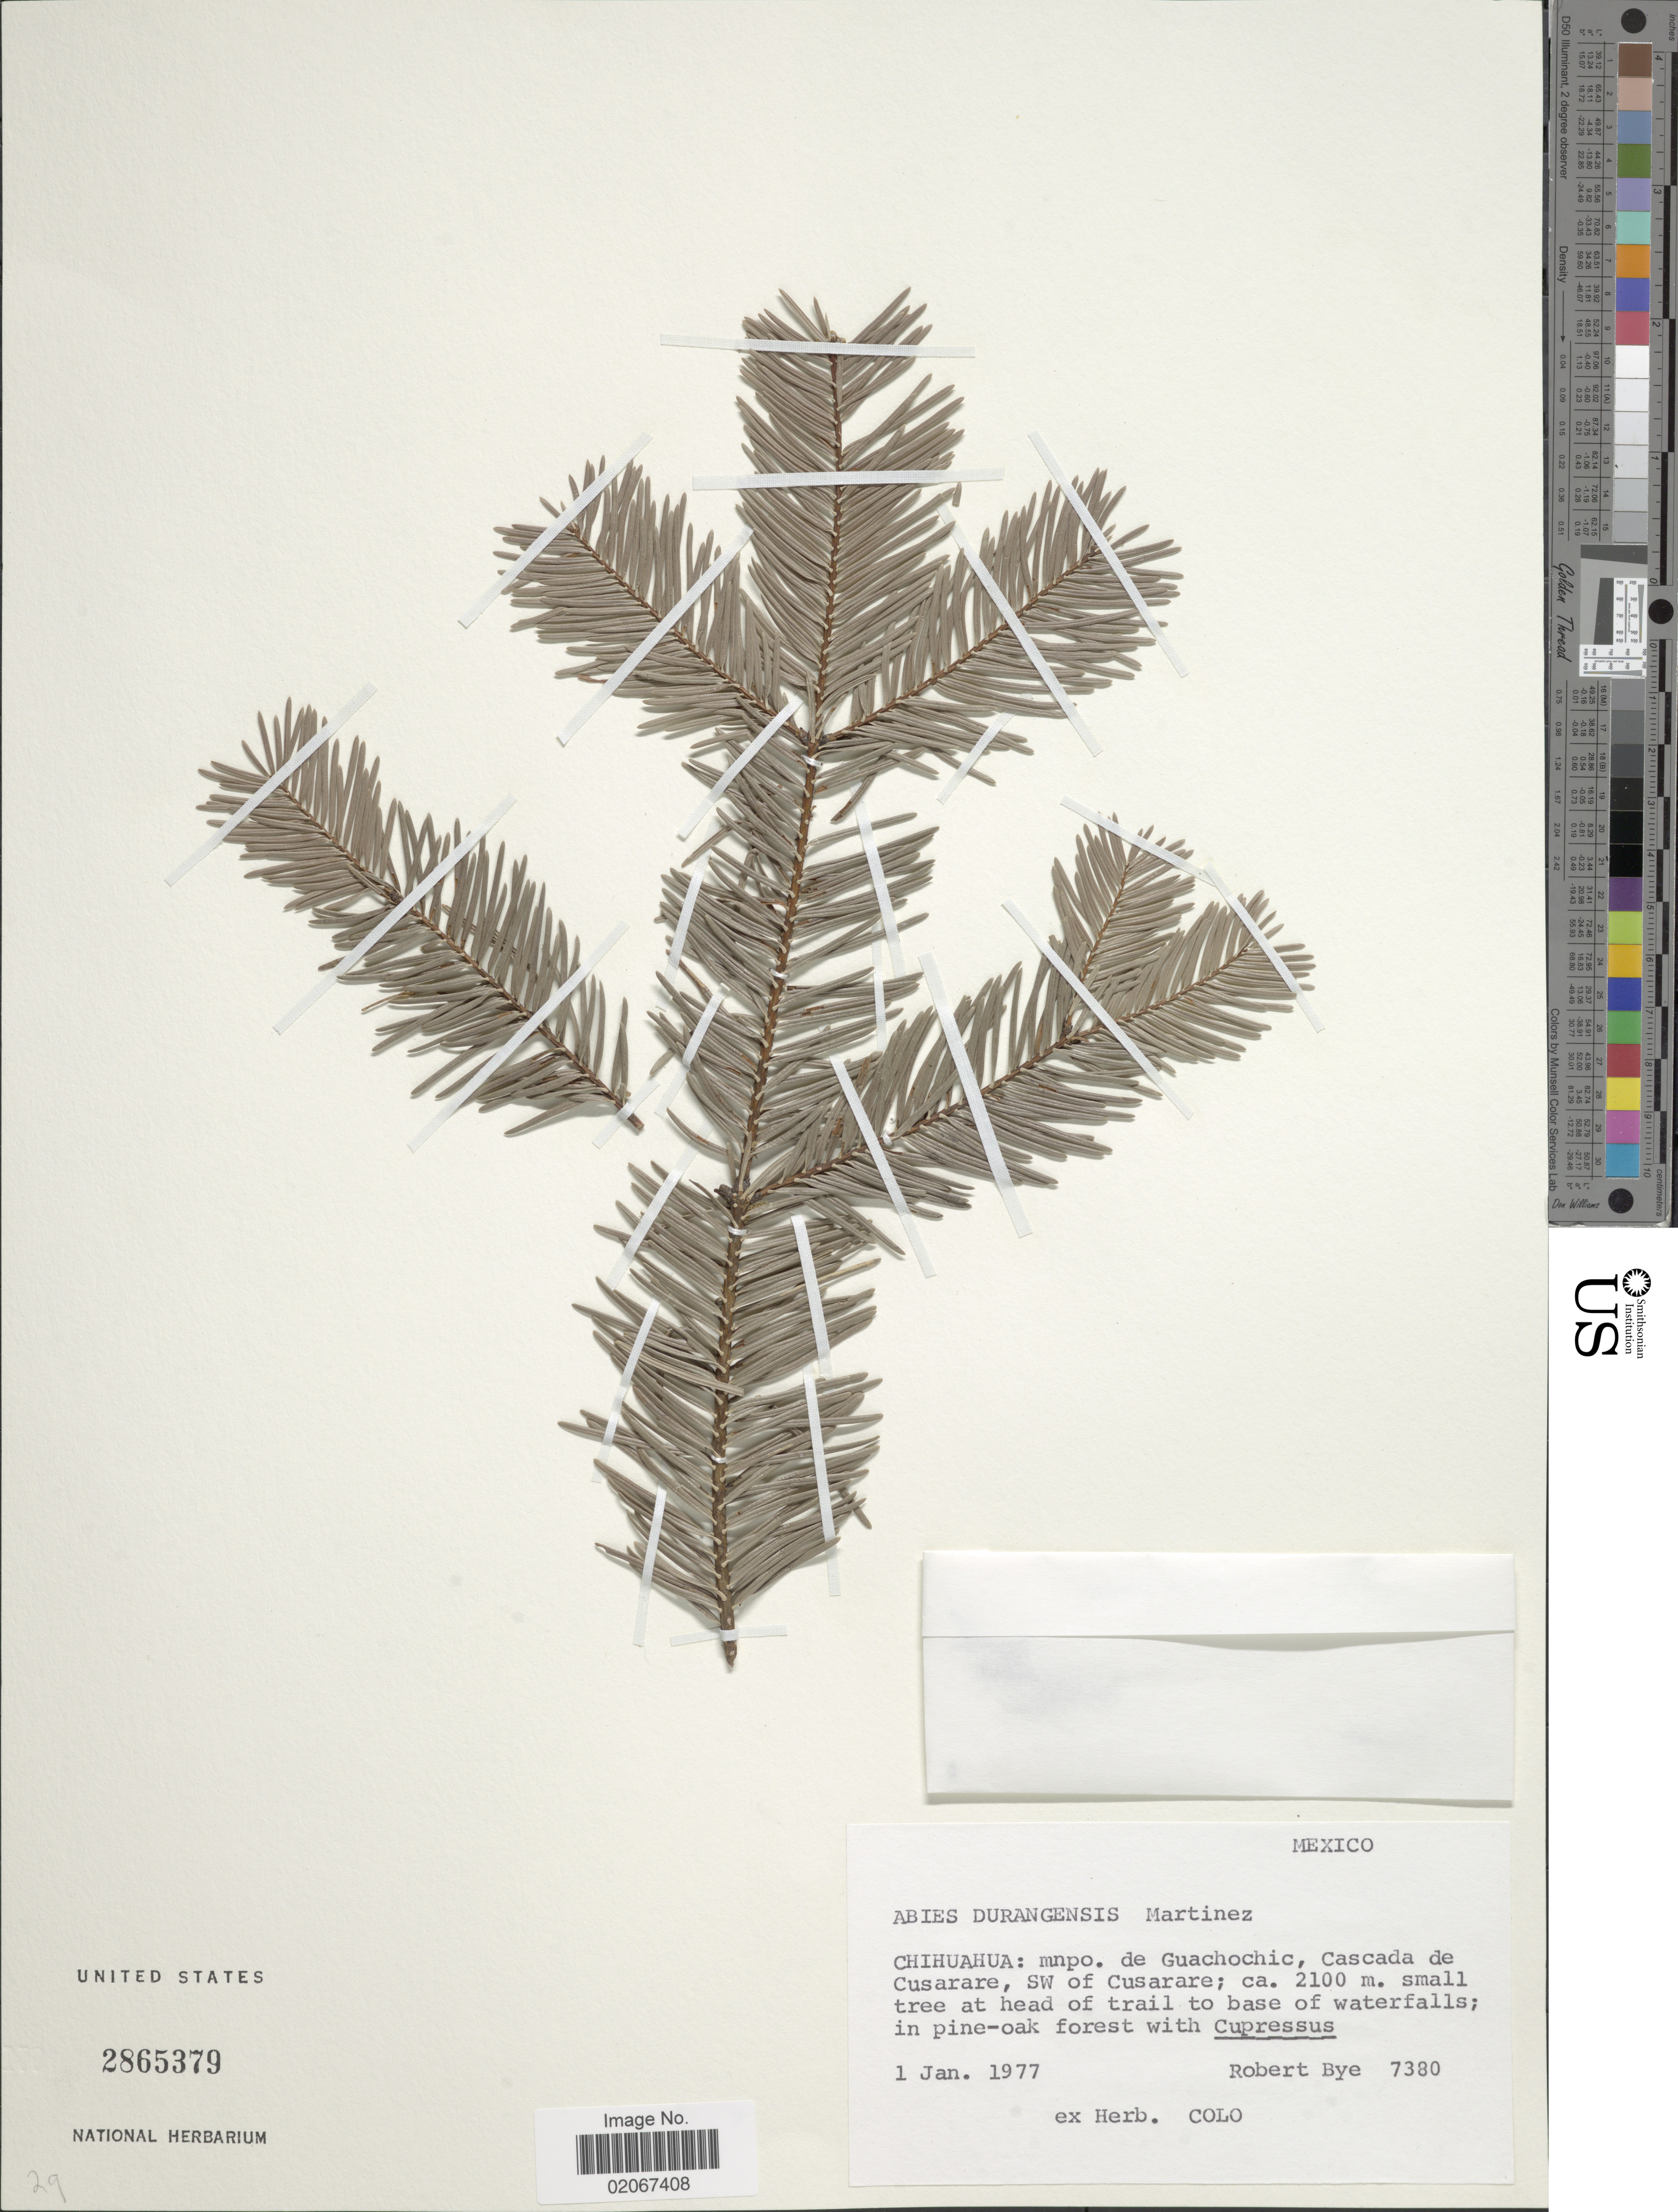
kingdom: Plantae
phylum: Tracheophyta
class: Pinopsida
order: Pinales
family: Pinaceae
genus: Abies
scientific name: Abies durangensis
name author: Martínez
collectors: R. A. Bye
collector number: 7380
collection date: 1977-01-01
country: Mexico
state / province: Chihuahua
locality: Chihuahua: mnpo. de Guachochic, Cascada de Cusarare, SW of Cusarare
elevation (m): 2100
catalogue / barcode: US 2865379